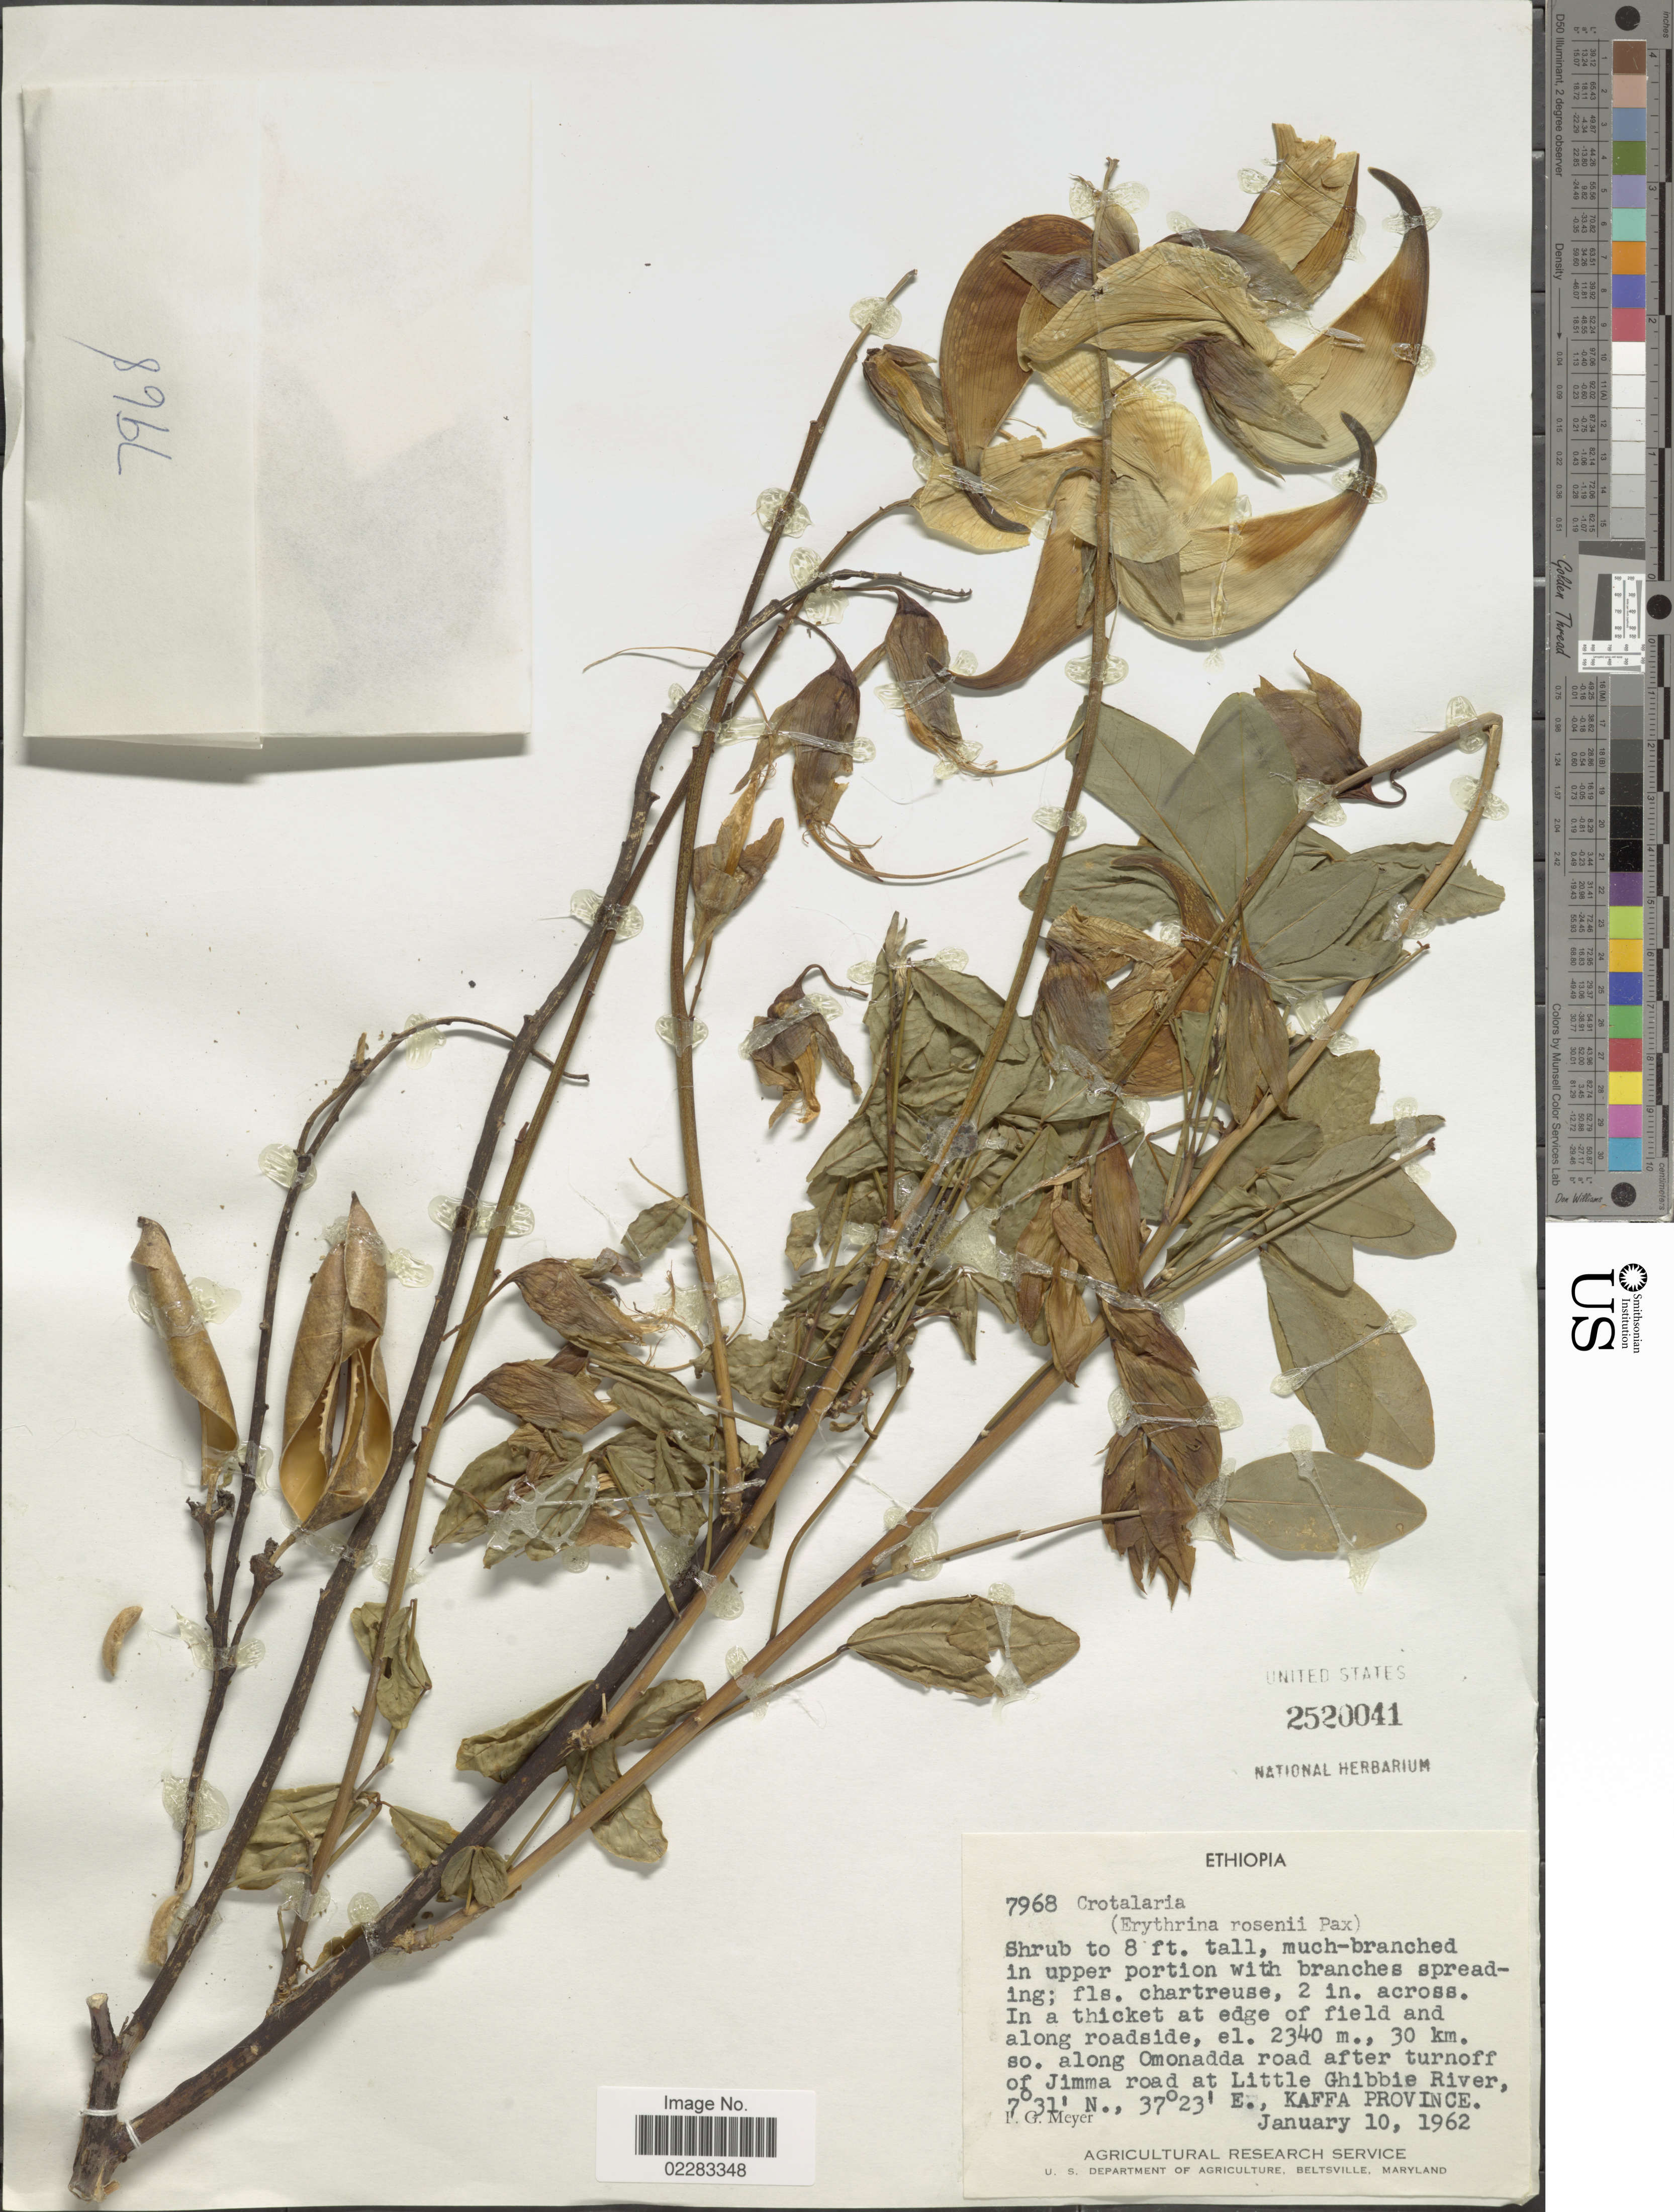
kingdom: Plantae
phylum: Tracheophyta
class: Magnoliopsida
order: Fabales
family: Fabaceae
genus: Crotalaria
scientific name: Crotalaria sp.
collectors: F. G. Meyer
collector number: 7968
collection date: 1962-01-10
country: Ethiopia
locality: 30 km so. along Omonadda road after turnoff of Jimma road at Little Ghibbie River, E, Kaffa province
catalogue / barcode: US 2520041